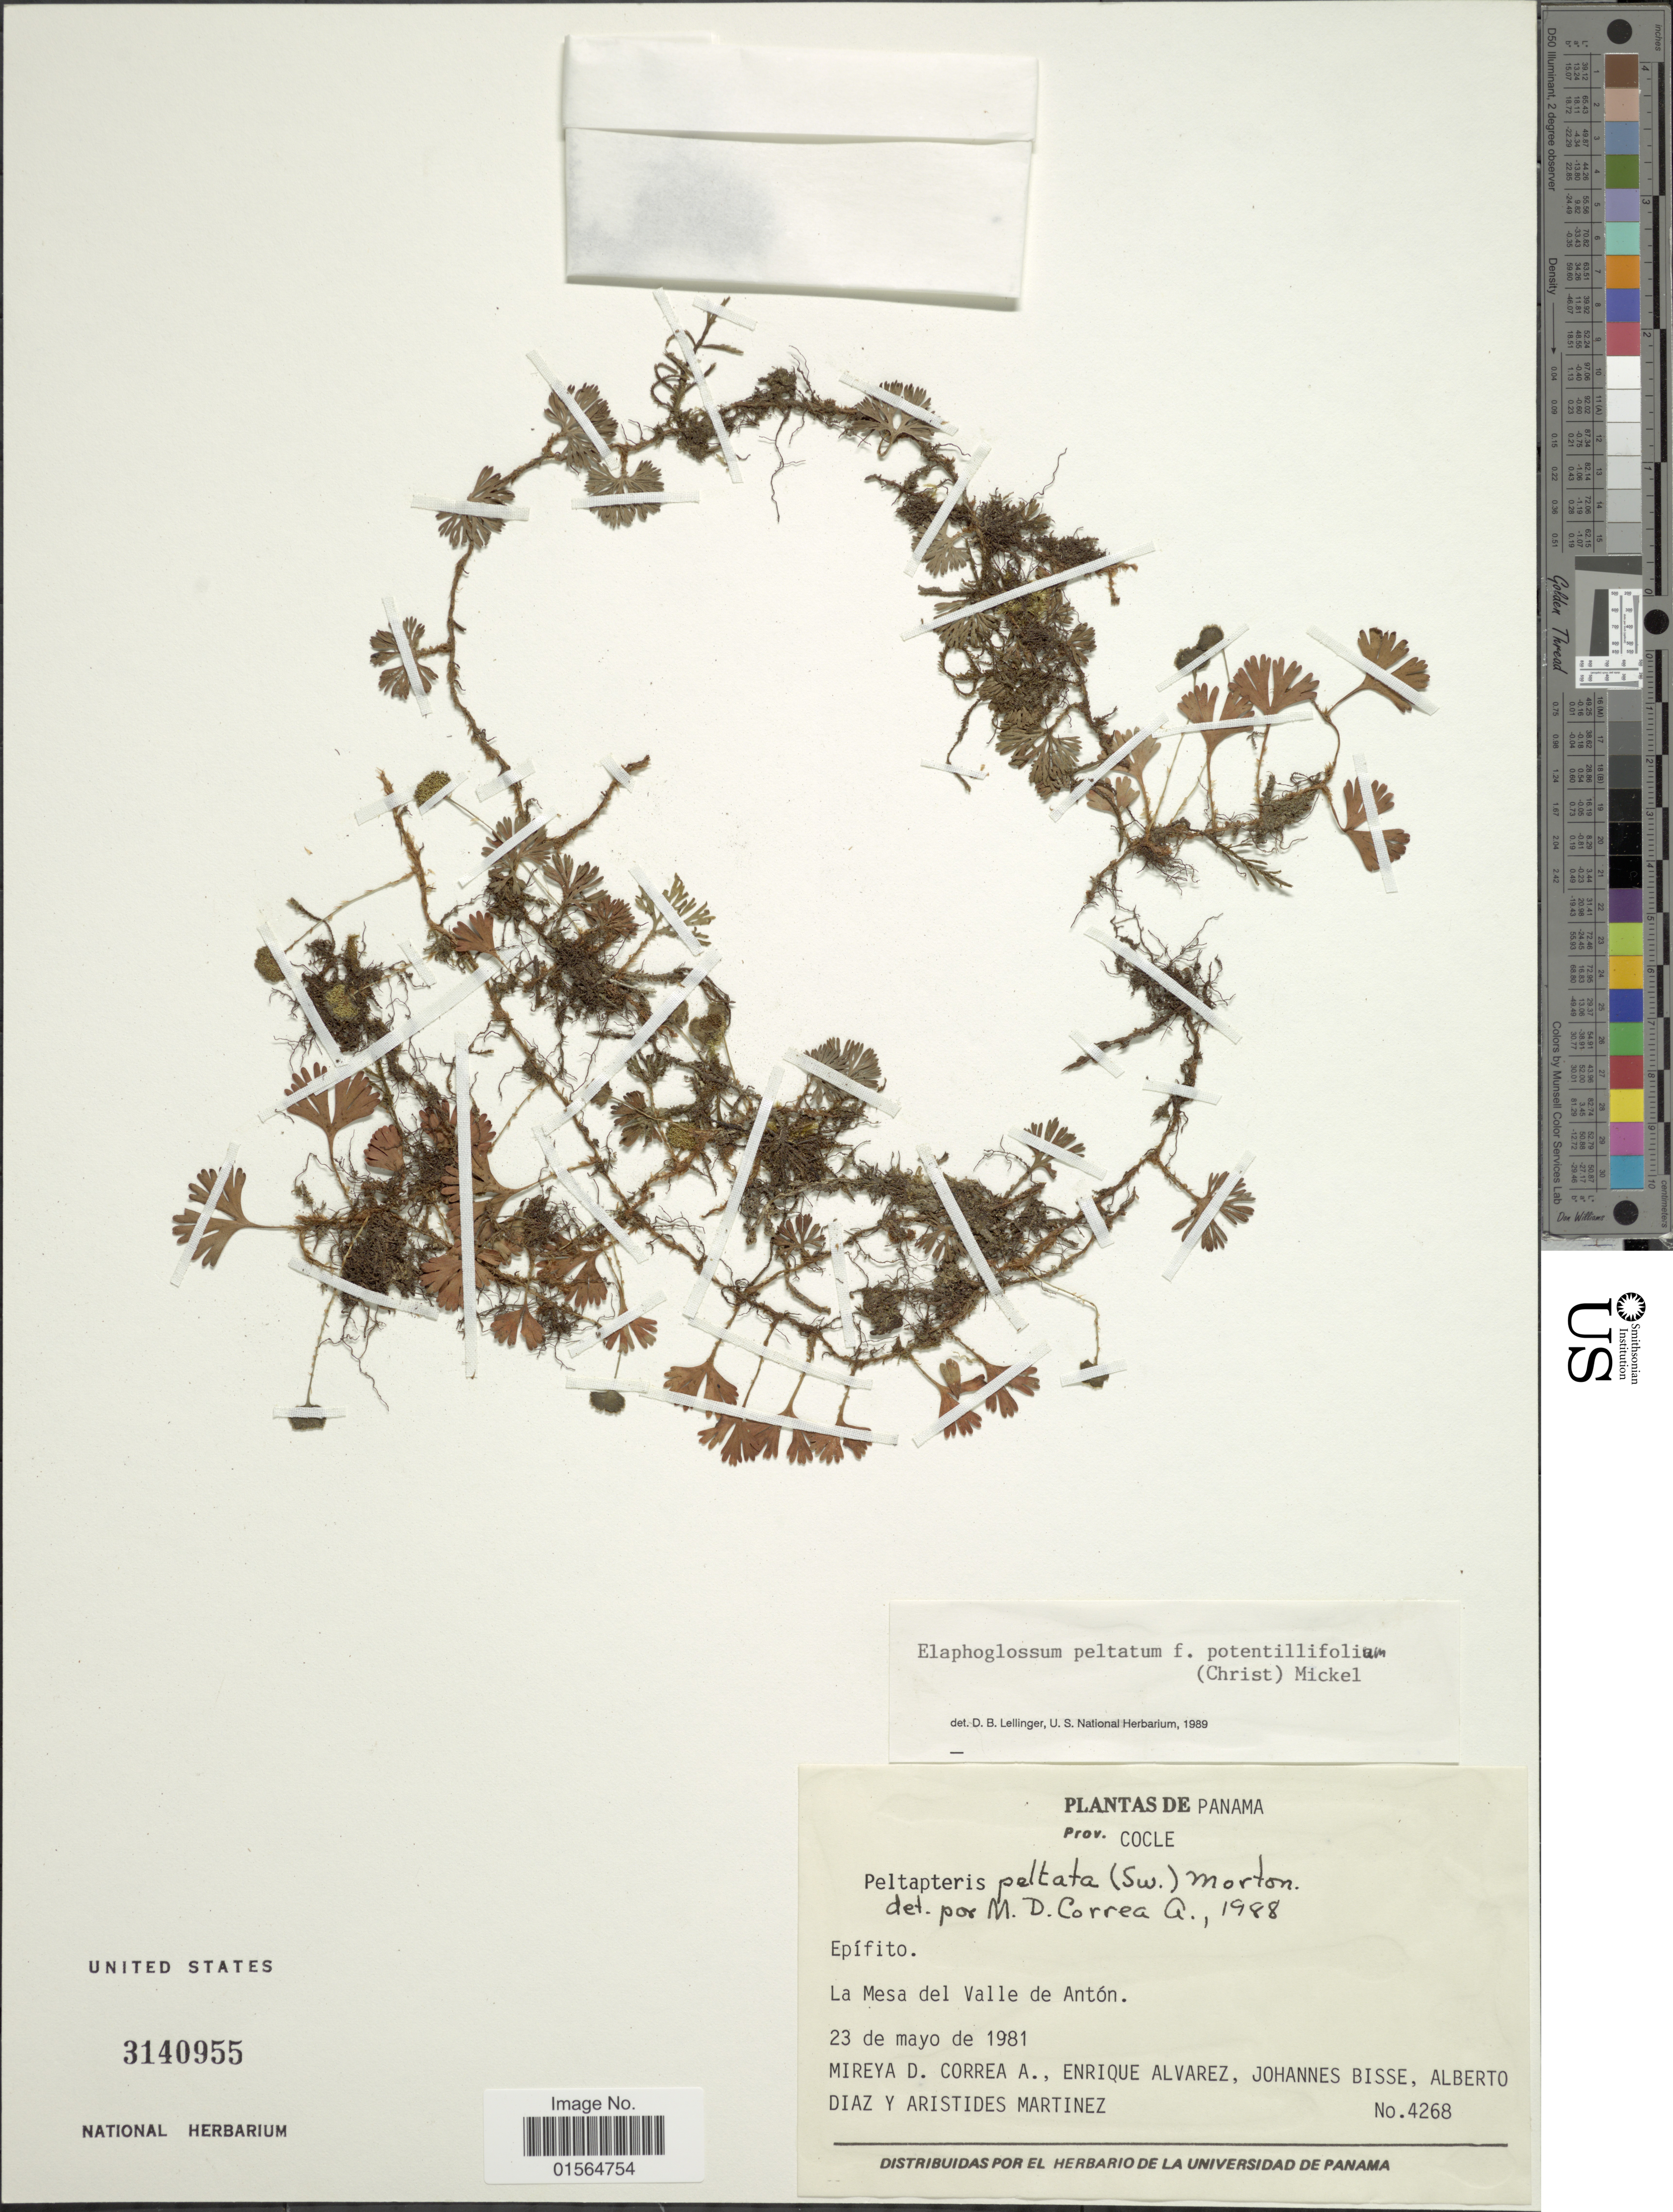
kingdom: Plantae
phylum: Tracheophyta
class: Polypodiopsida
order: Polypodiales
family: Dryopteridaceae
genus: Elaphoglossum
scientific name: Elaphoglossum peltatum f. potentillifolium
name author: (Christ) Mickel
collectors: M. D. Corrêa-A., E. Alvarez, J. Bisse, A. Diaz & A. Martinez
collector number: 4268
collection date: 1981-05-23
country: Panama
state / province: Coclé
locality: La Mesa del Valle de Anton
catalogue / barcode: US 3140955